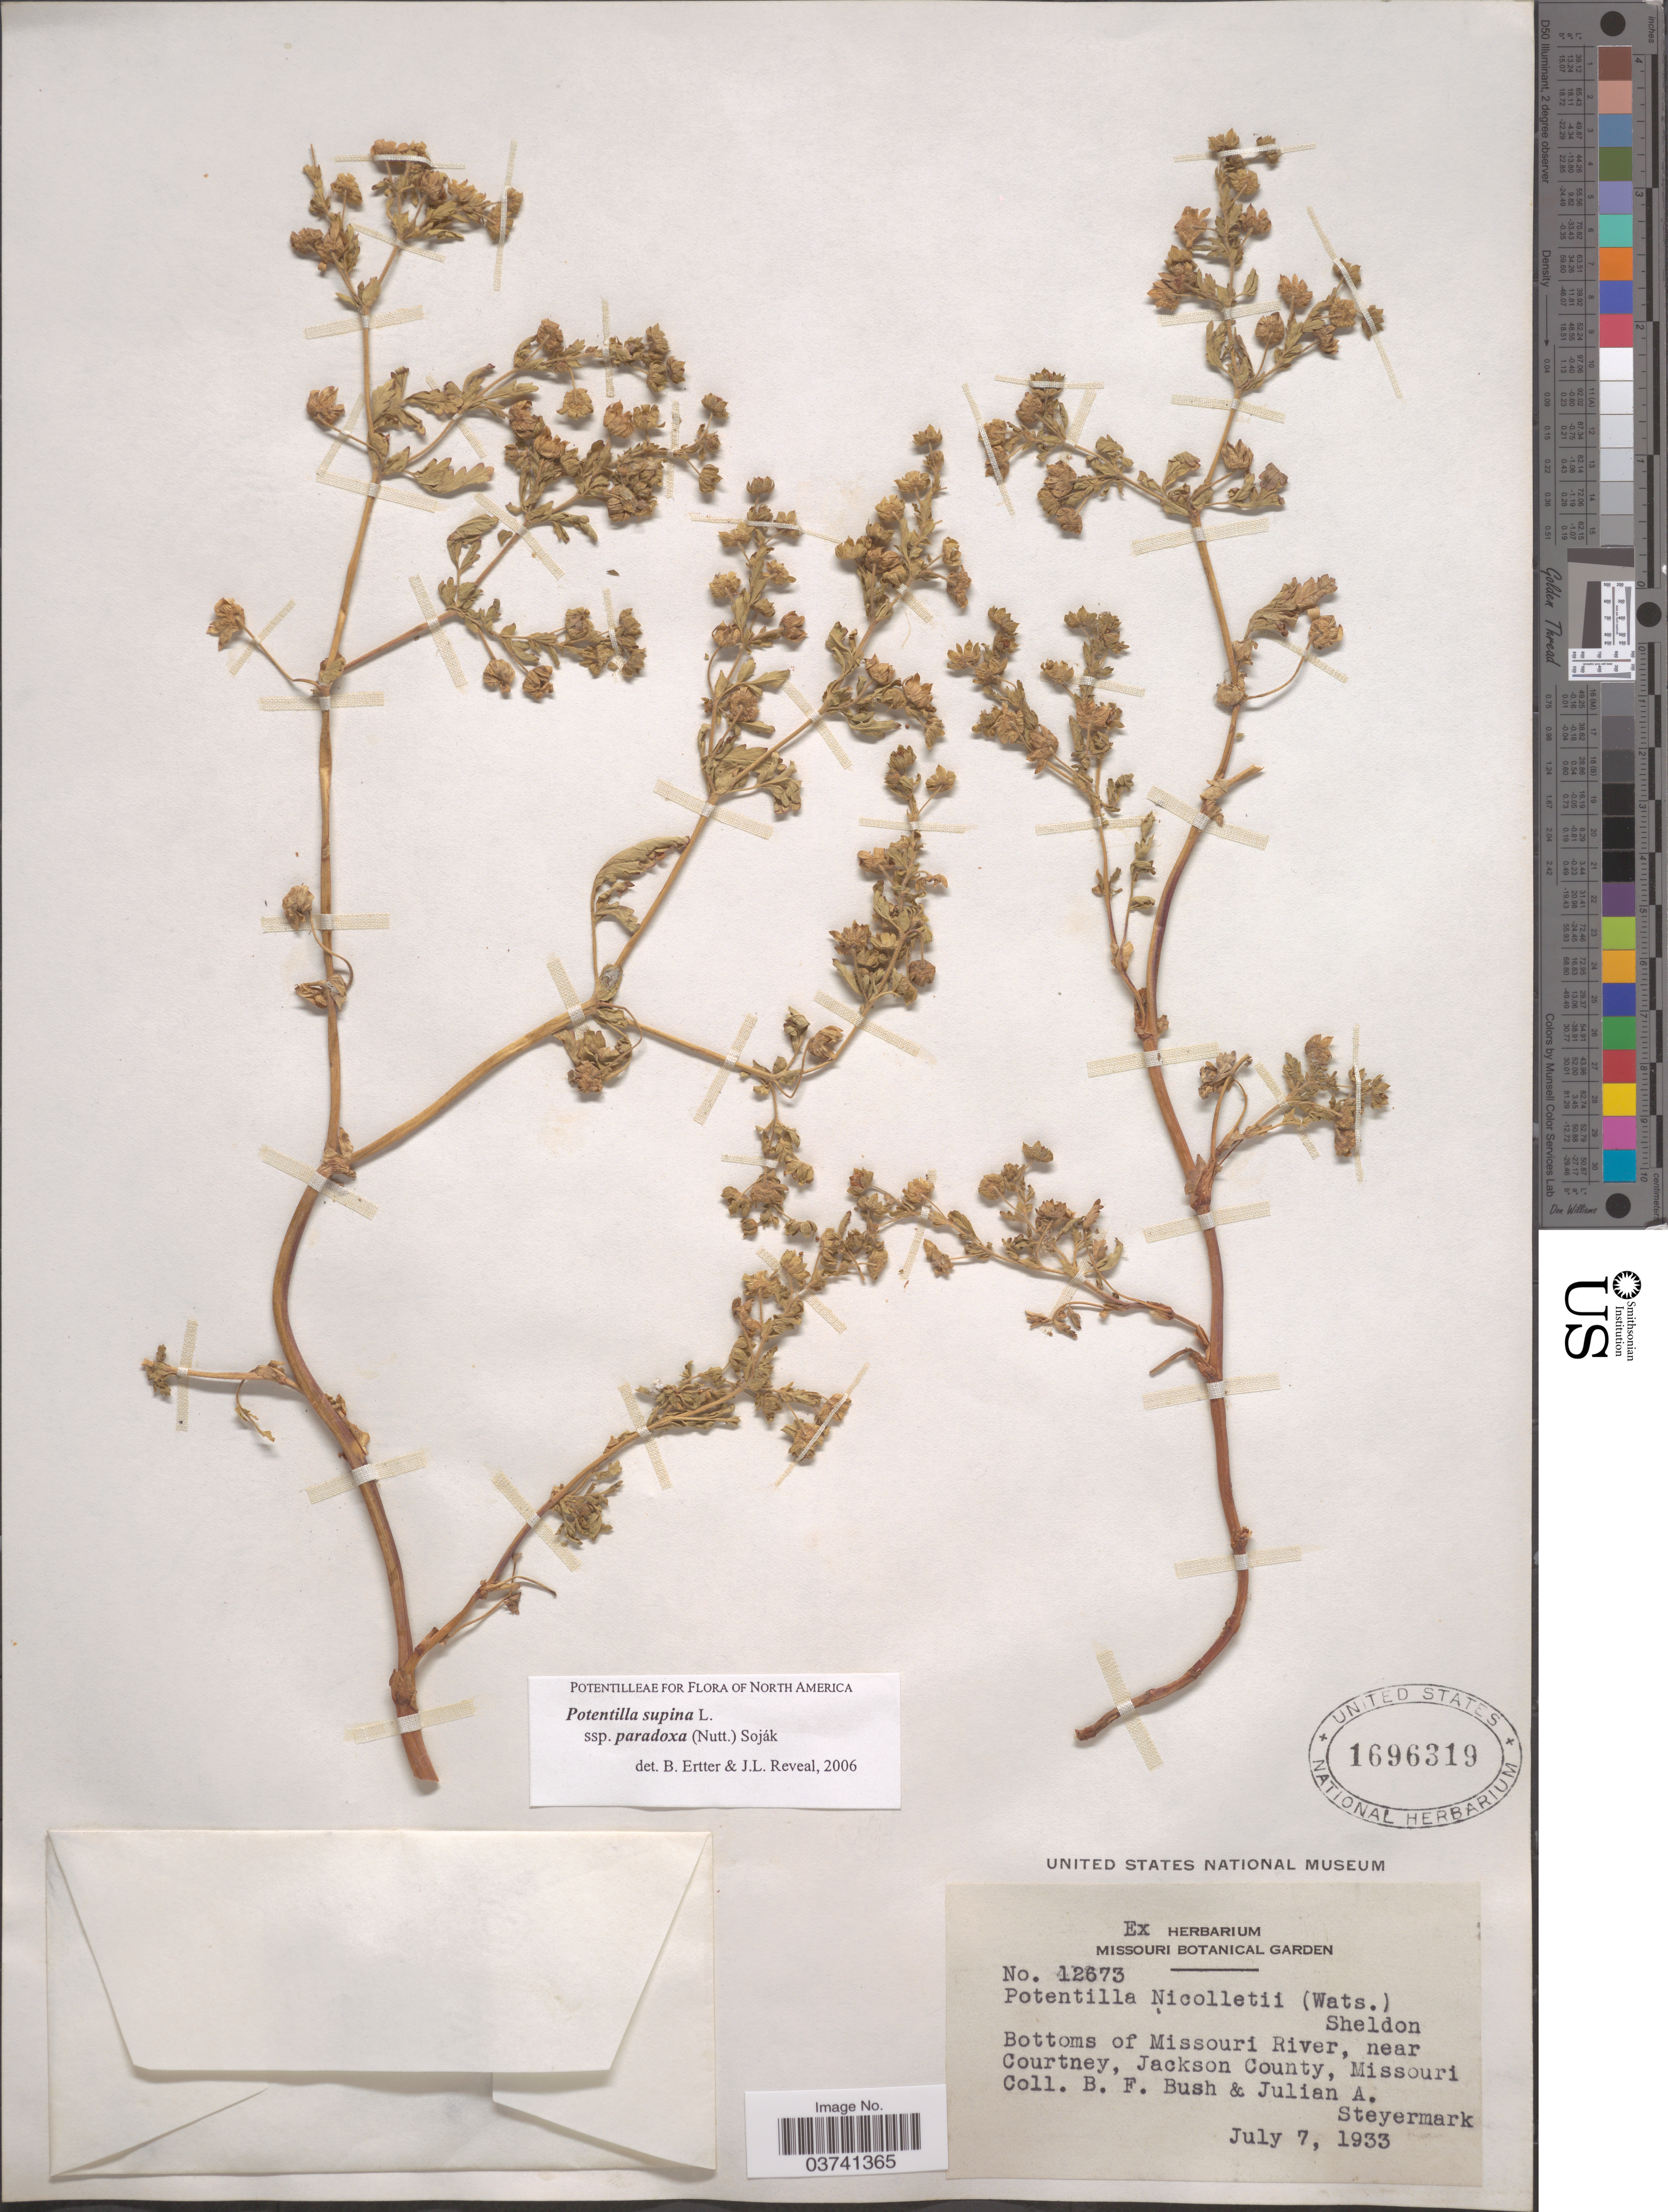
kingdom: Plantae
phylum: Tracheophyta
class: Magnoliopsida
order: Rosales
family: Rosaceae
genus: Potentilla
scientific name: Potentilla supina subsp. paradoxa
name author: (Nutt.) Soják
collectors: B. F. Bush & J. Steyermark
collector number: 12673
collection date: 1933-07-07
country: United States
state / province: Missouri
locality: Bottoms of Missouri River, near Courtney, Jackson County.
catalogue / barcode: US 1696319